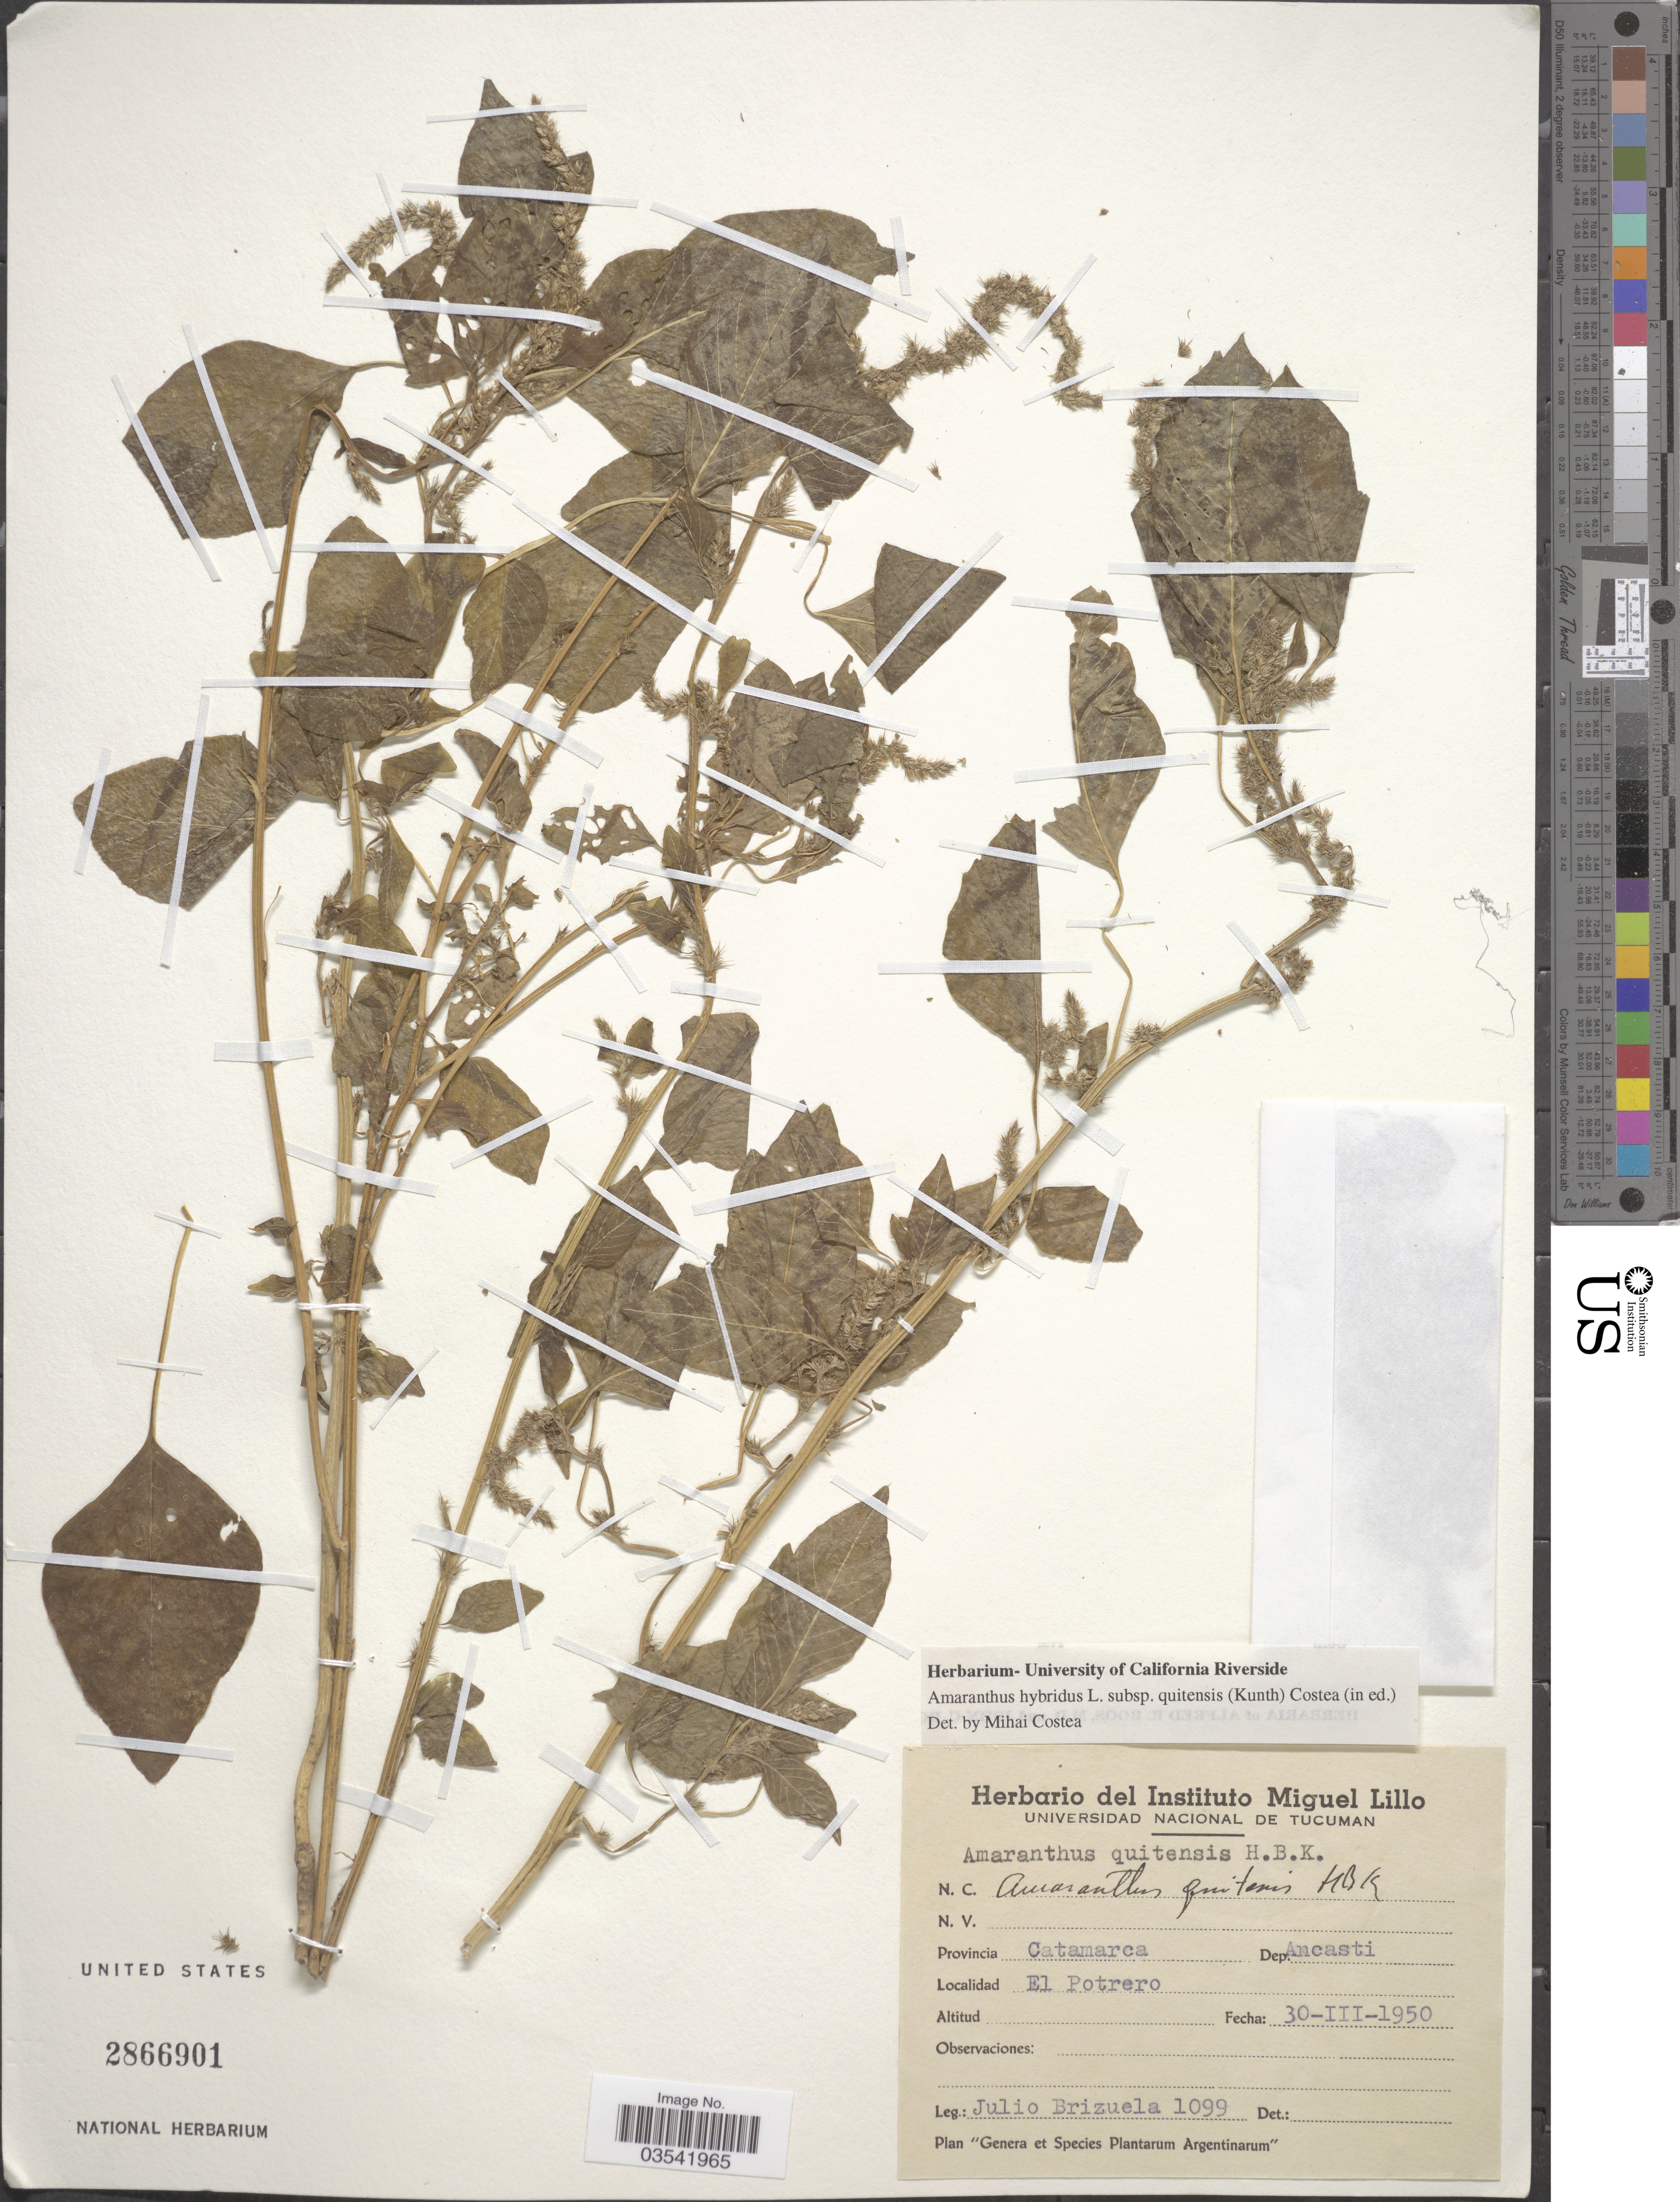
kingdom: Plantae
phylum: Tracheophyta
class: Magnoliopsida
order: Caryophyllales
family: Amaranthaceae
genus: Amaranthus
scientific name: Amaranthus hybridus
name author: L.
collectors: J. Brizuela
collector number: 1099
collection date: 1950-03-30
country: Argentina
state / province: Catamarca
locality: Dep. Ancasti. El Potrero.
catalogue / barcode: US 2866901